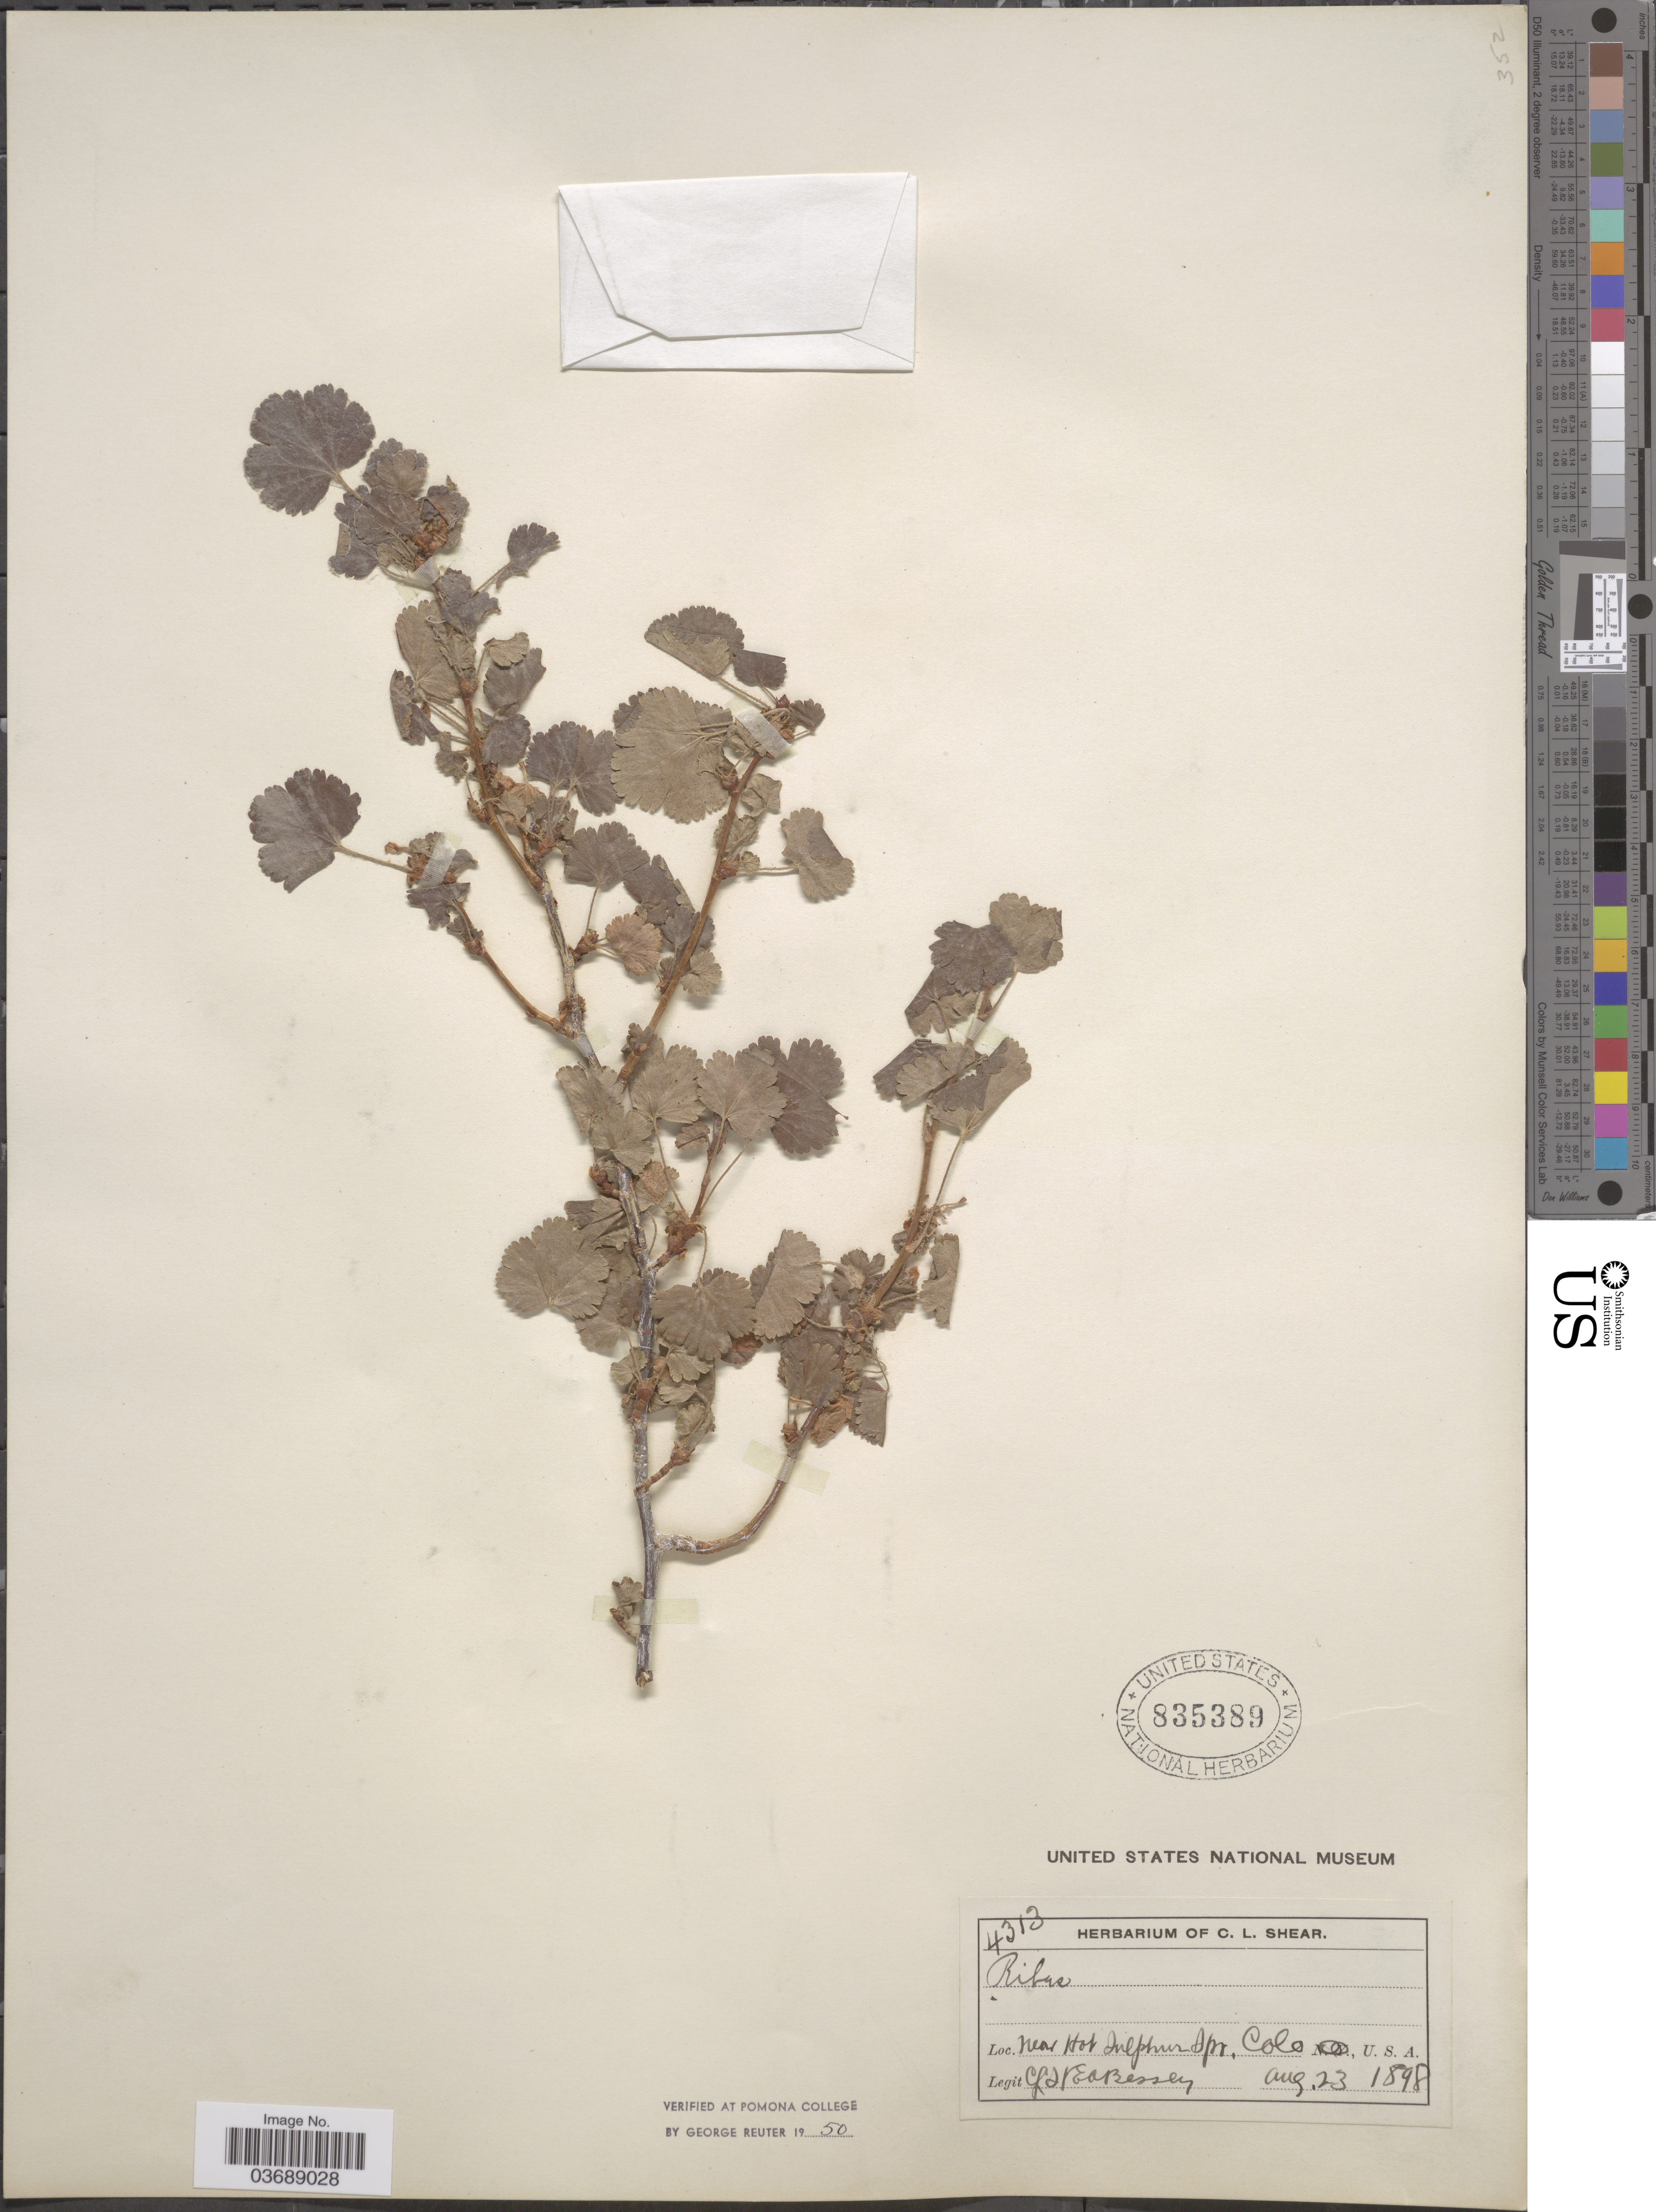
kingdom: Plantae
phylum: Tracheophyta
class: Magnoliopsida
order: Saxifragales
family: Grossulariaceae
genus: Ribes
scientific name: Ribes sanguineum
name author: Pursh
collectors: C. L. Shear & E. A. Bessey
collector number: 4313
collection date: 1898-08-23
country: United States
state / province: Colorado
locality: Near Hot Sulphur Spr.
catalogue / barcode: US 835389